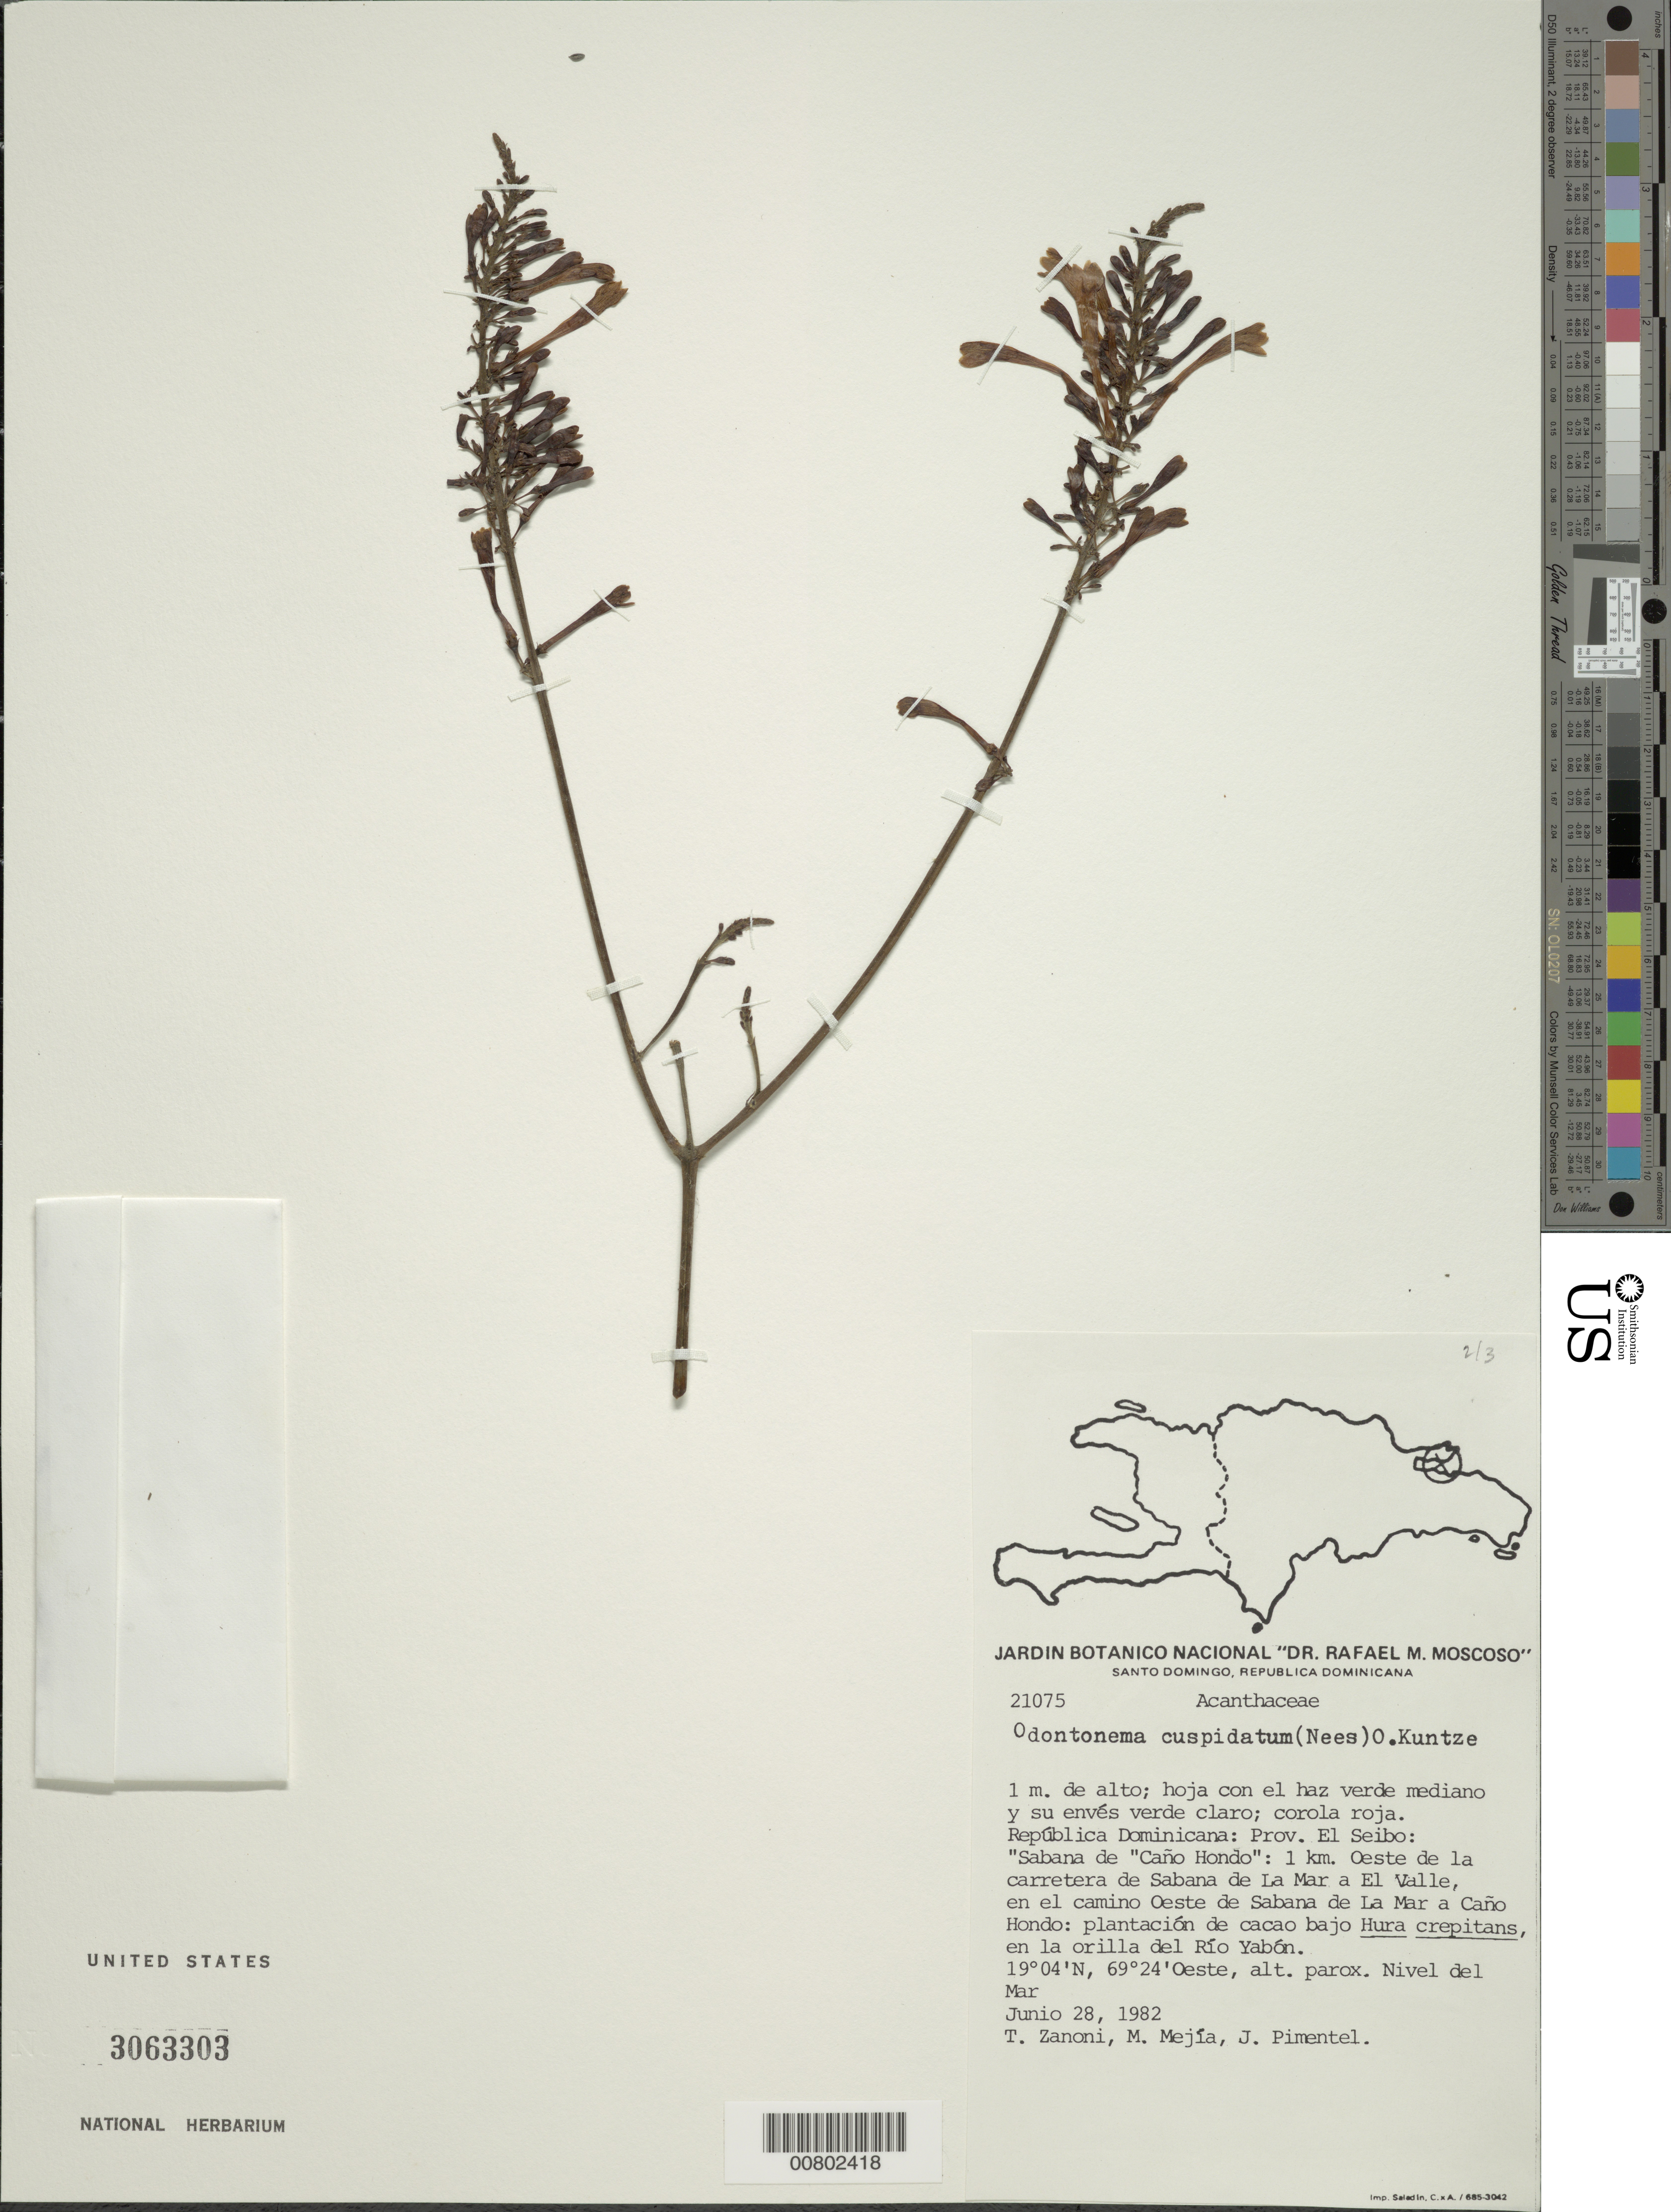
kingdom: Plantae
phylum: Tracheophyta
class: Magnoliopsida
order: Lamiales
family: Acanthaceae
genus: Odontonema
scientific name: Odontonema cuspidatum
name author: (Nees) Kuntze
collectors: T. A. Zanoni, M. Mejia & J. Pimentel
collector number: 21075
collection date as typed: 28 Jun 1982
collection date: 1982-06-28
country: Dominican Republic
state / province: El Seibo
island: Hispaniola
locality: Sabana de "Caño Hondo;" 1 km oeste de la carretera de Sabana de La Mar a El Valle, en el camino oeste de Sabana de La Mar a Caño Hondo, Río Yabón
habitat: Plantación de cacao bajo Hura creptians, en la orilla del rio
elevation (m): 0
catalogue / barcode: US 3063303